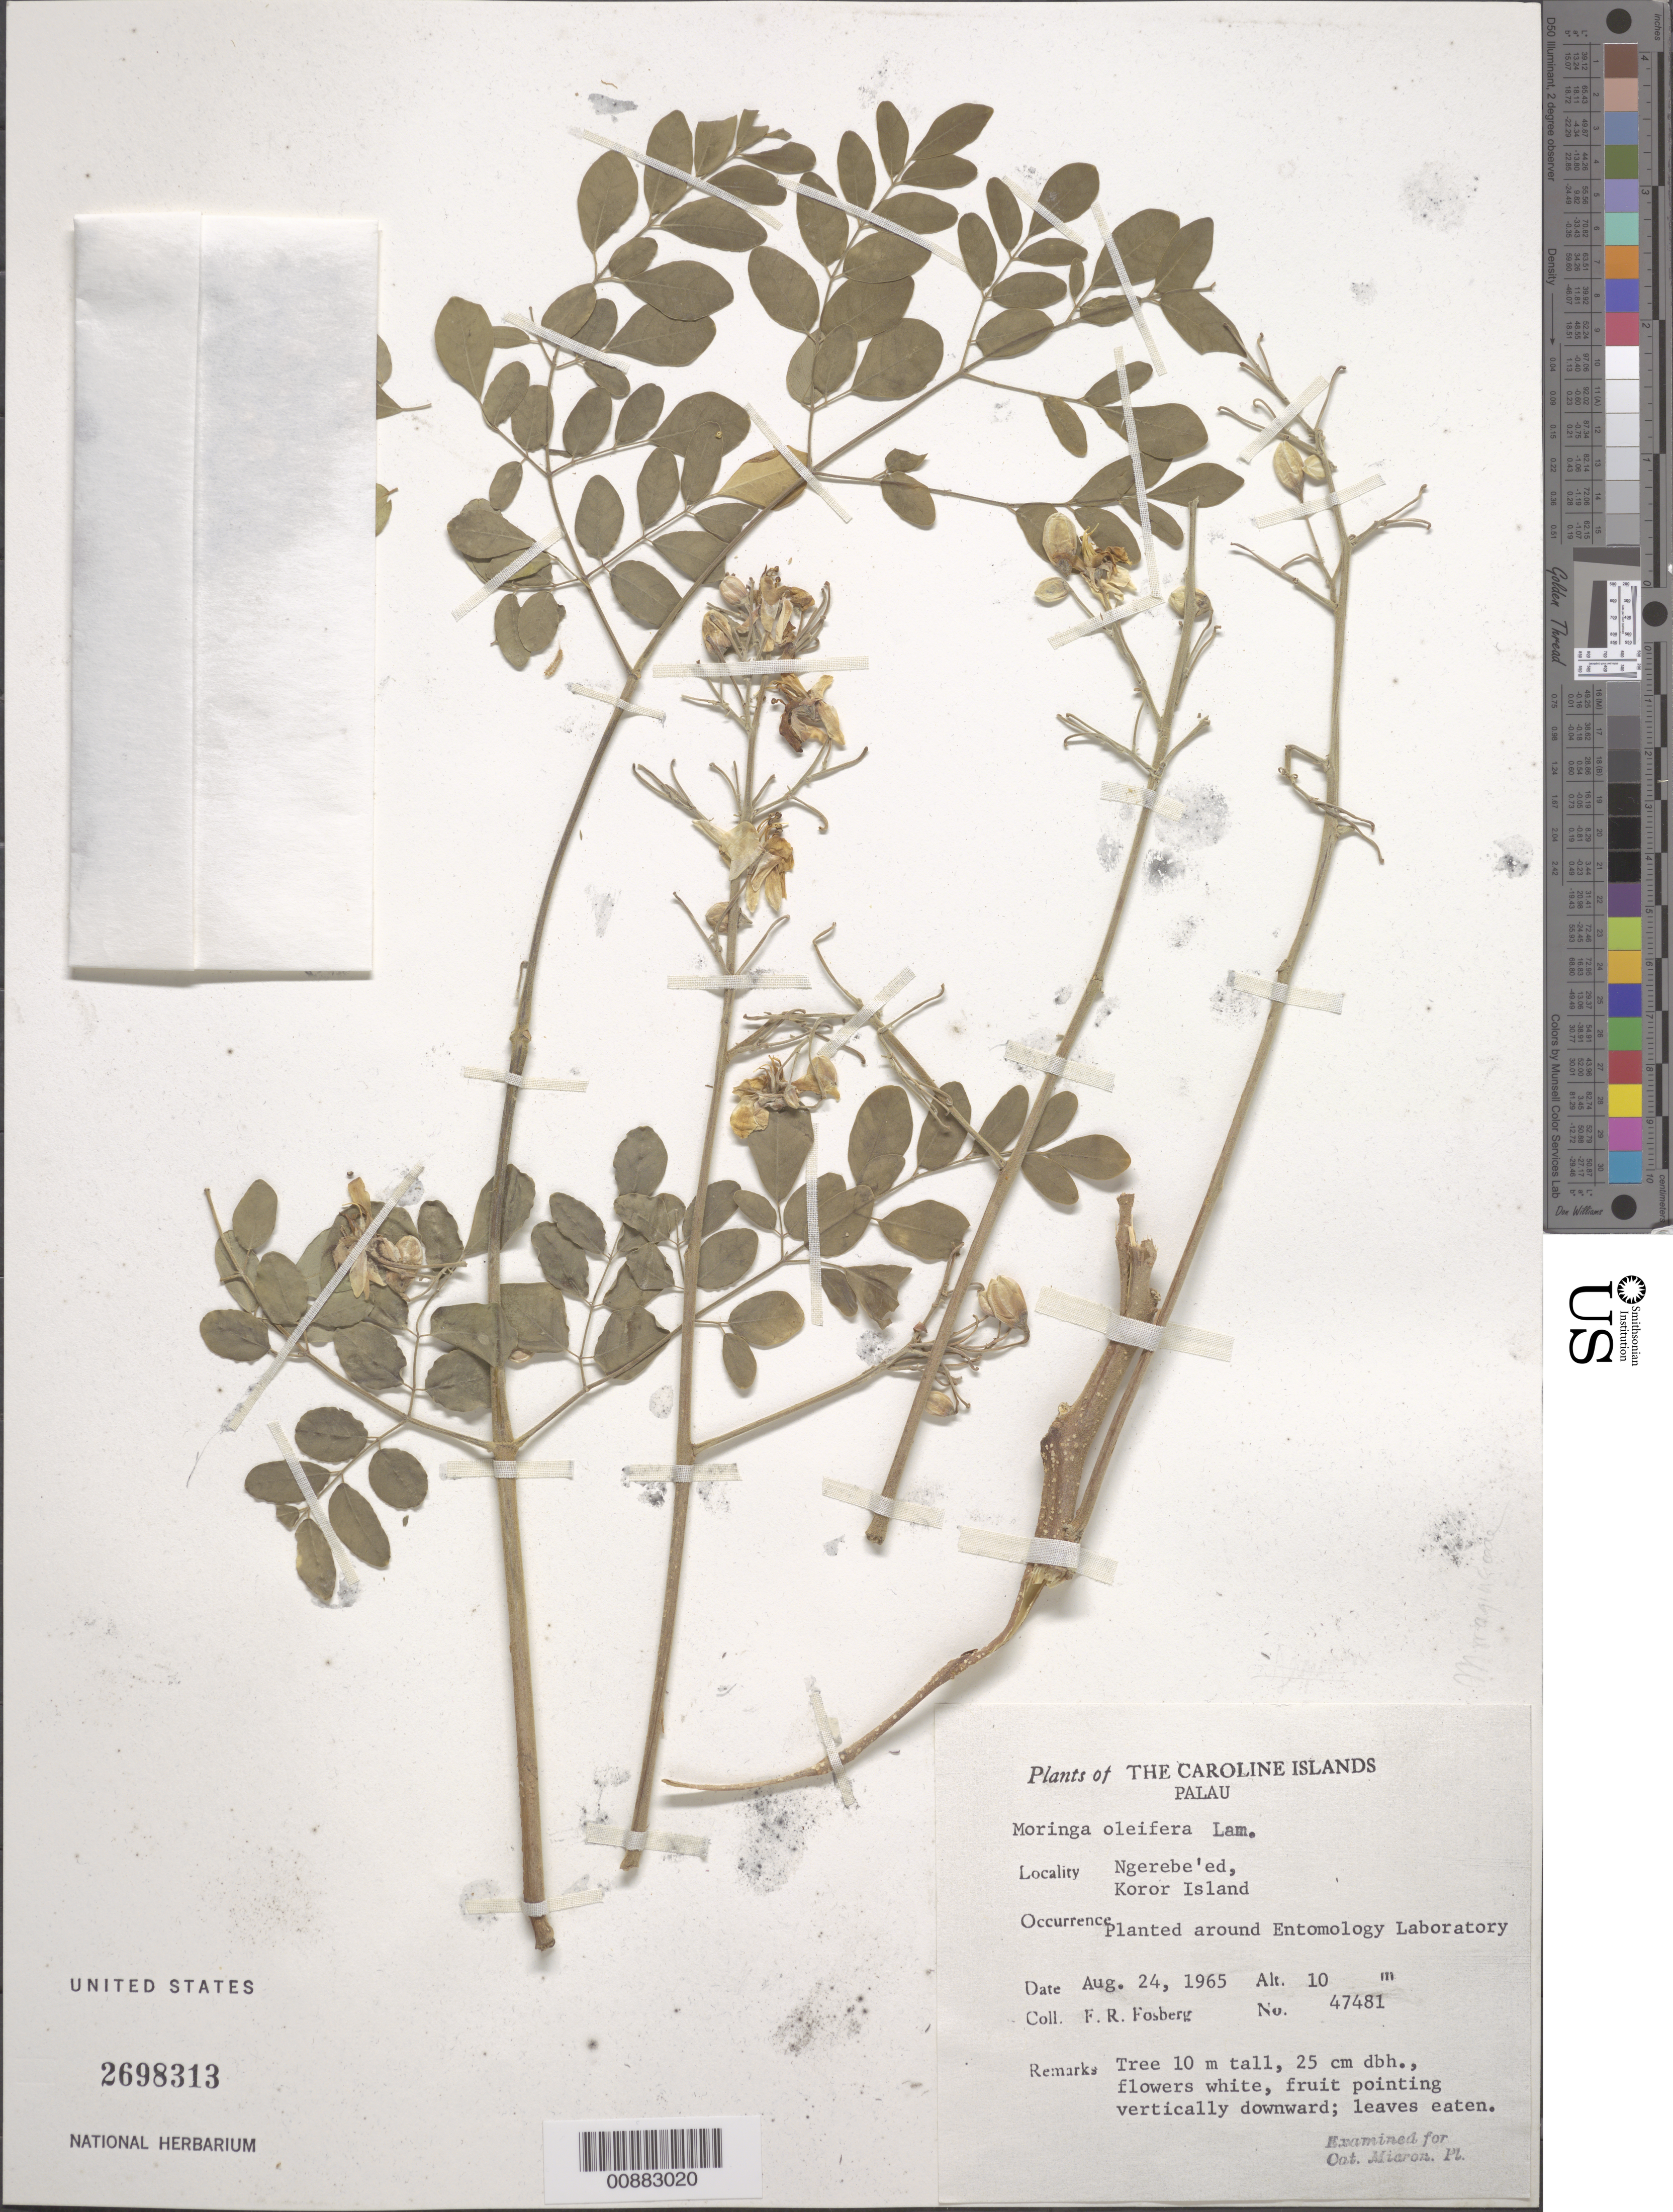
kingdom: Plantae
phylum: Tracheophyta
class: Magnoliopsida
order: Brassicales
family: Moringaceae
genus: Moringa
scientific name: Moringa oleifera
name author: Lam.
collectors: F. R. Fosberg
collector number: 47481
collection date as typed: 24 Aug 1965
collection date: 1965-08-24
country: Palau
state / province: Koror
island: Oreor (Koror)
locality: Ngerebe'ed, Koror island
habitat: planted around Entomology Laboratory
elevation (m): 10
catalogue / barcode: US 2698313